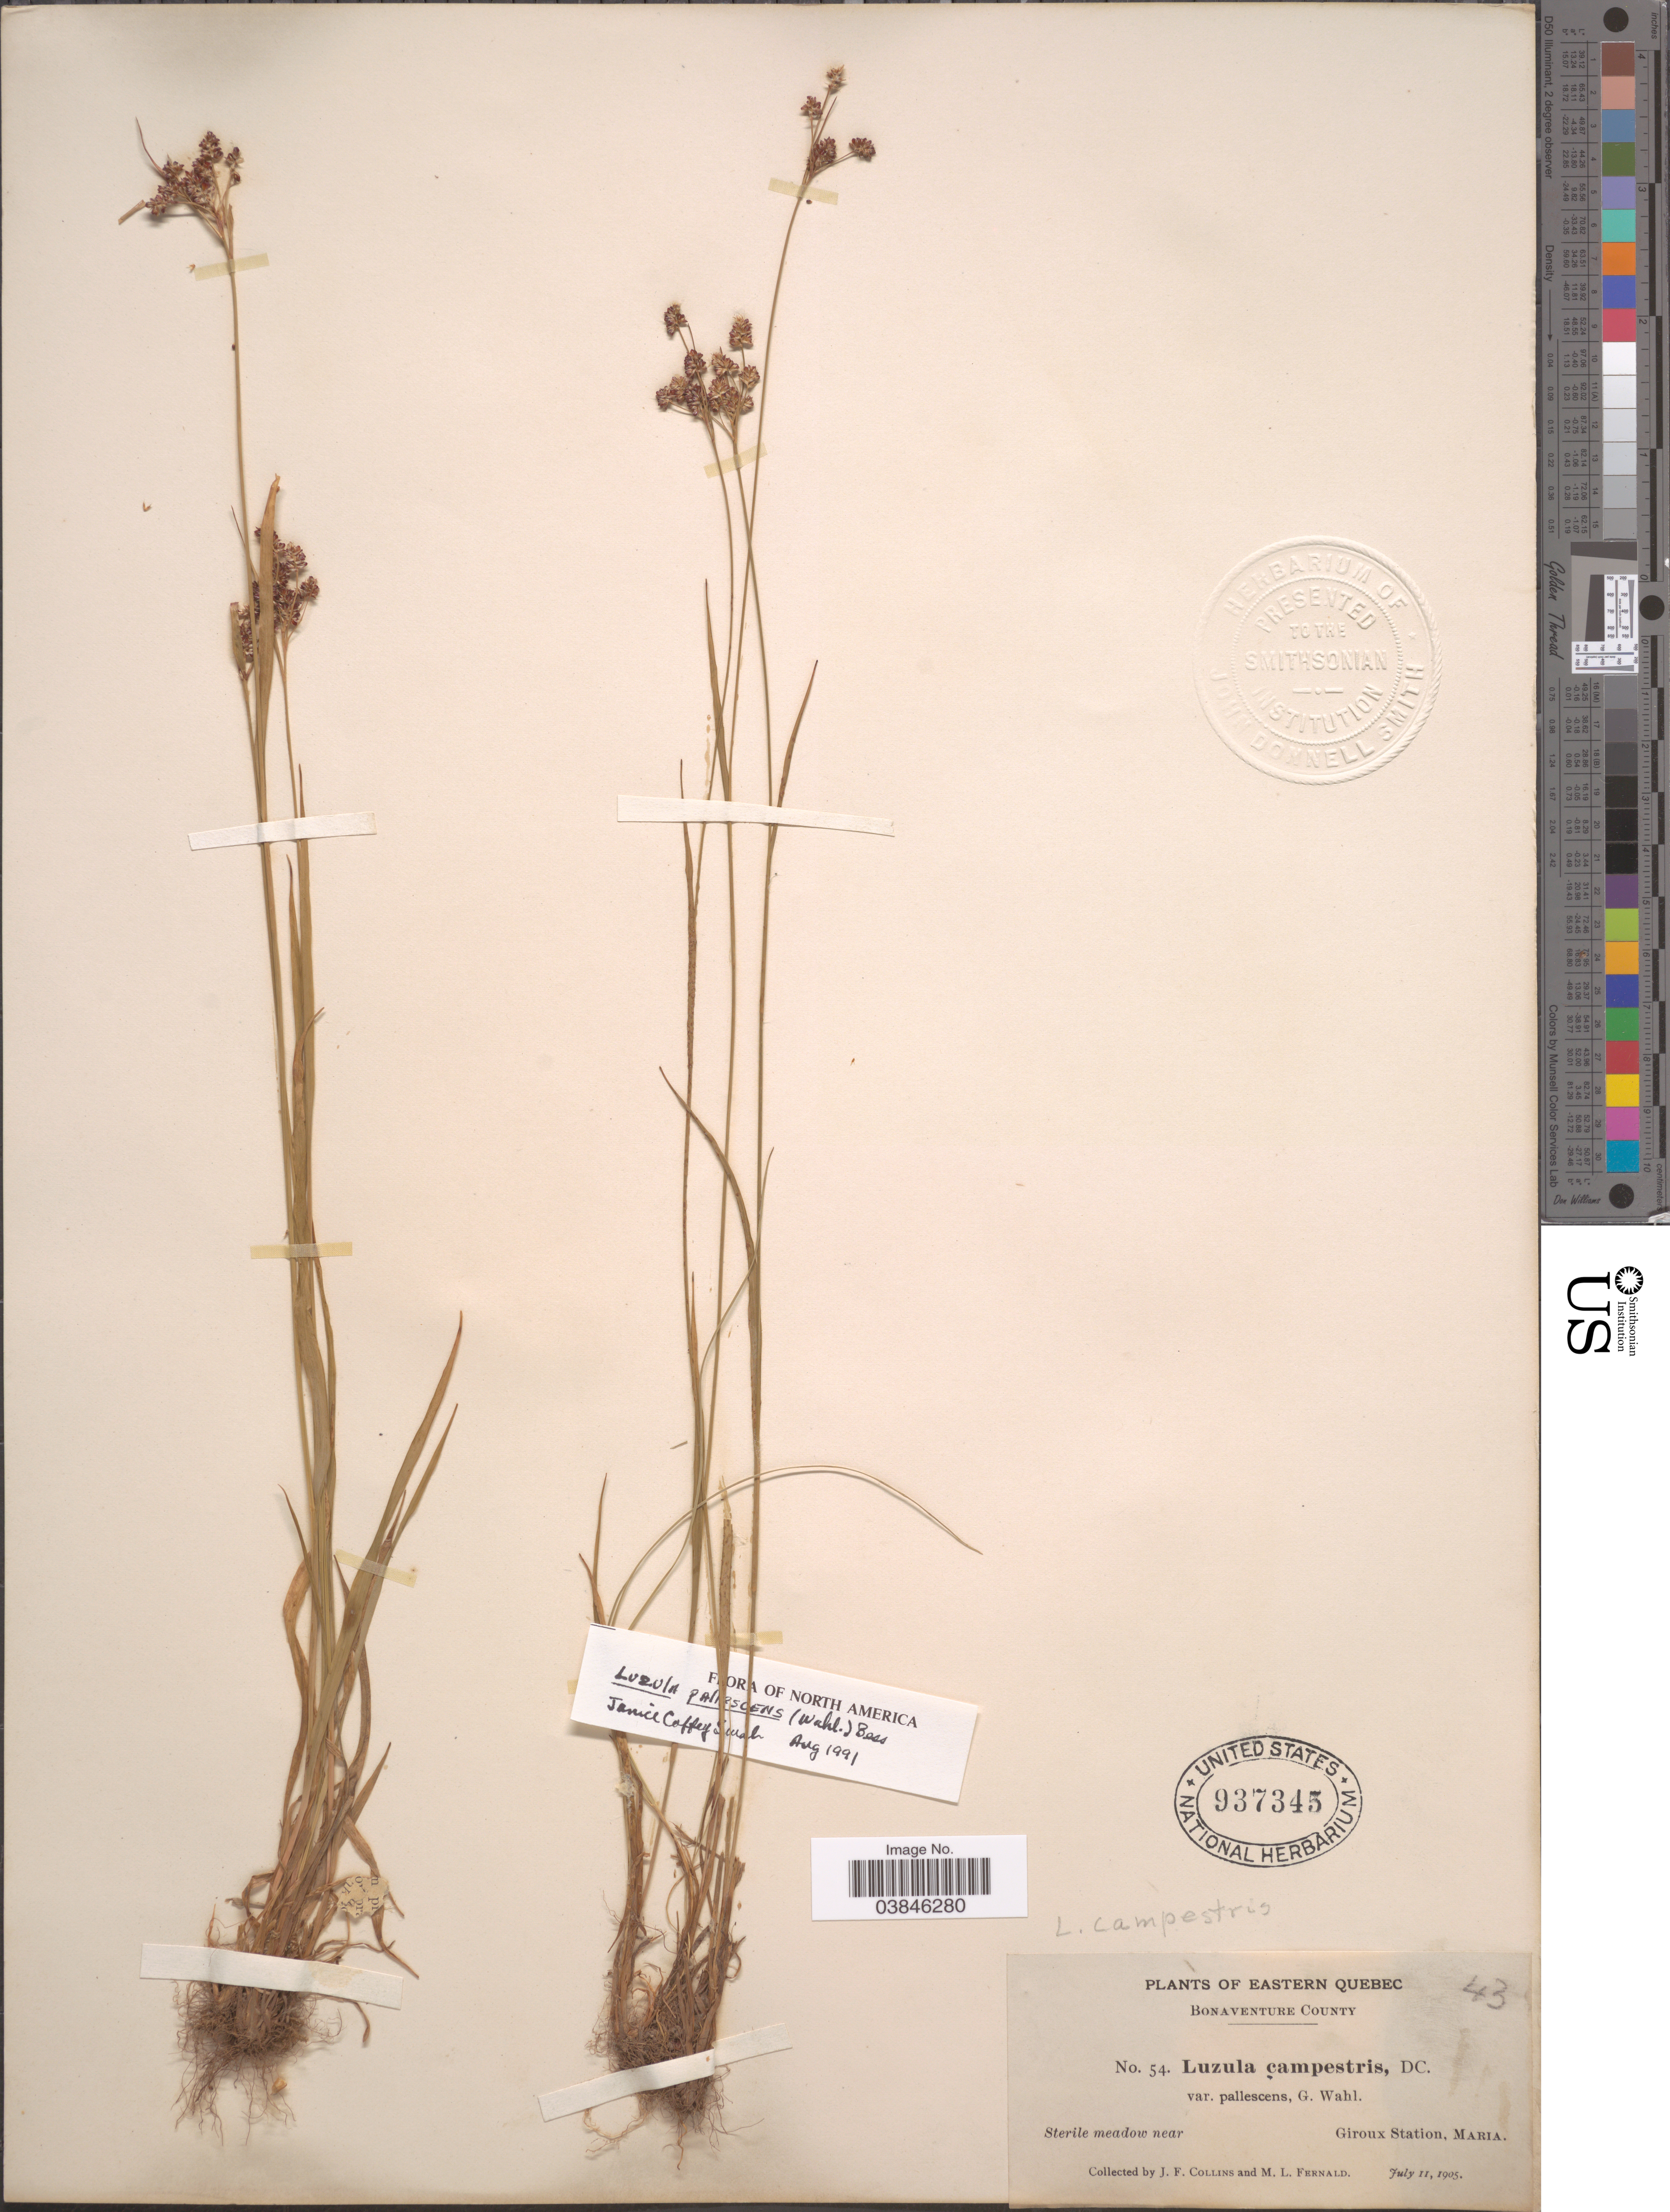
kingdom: Plantae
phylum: Tracheophyta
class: Liliopsida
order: Poales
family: Juncaceae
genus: Luzula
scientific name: Luzula pallescens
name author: Sw.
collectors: J. Collins & M. L. Fernald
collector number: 54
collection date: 1905-07-11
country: Canada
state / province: Quebec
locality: Eastern Quebec. Bonaventure County. Giroux Station, Maria.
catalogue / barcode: US 937345